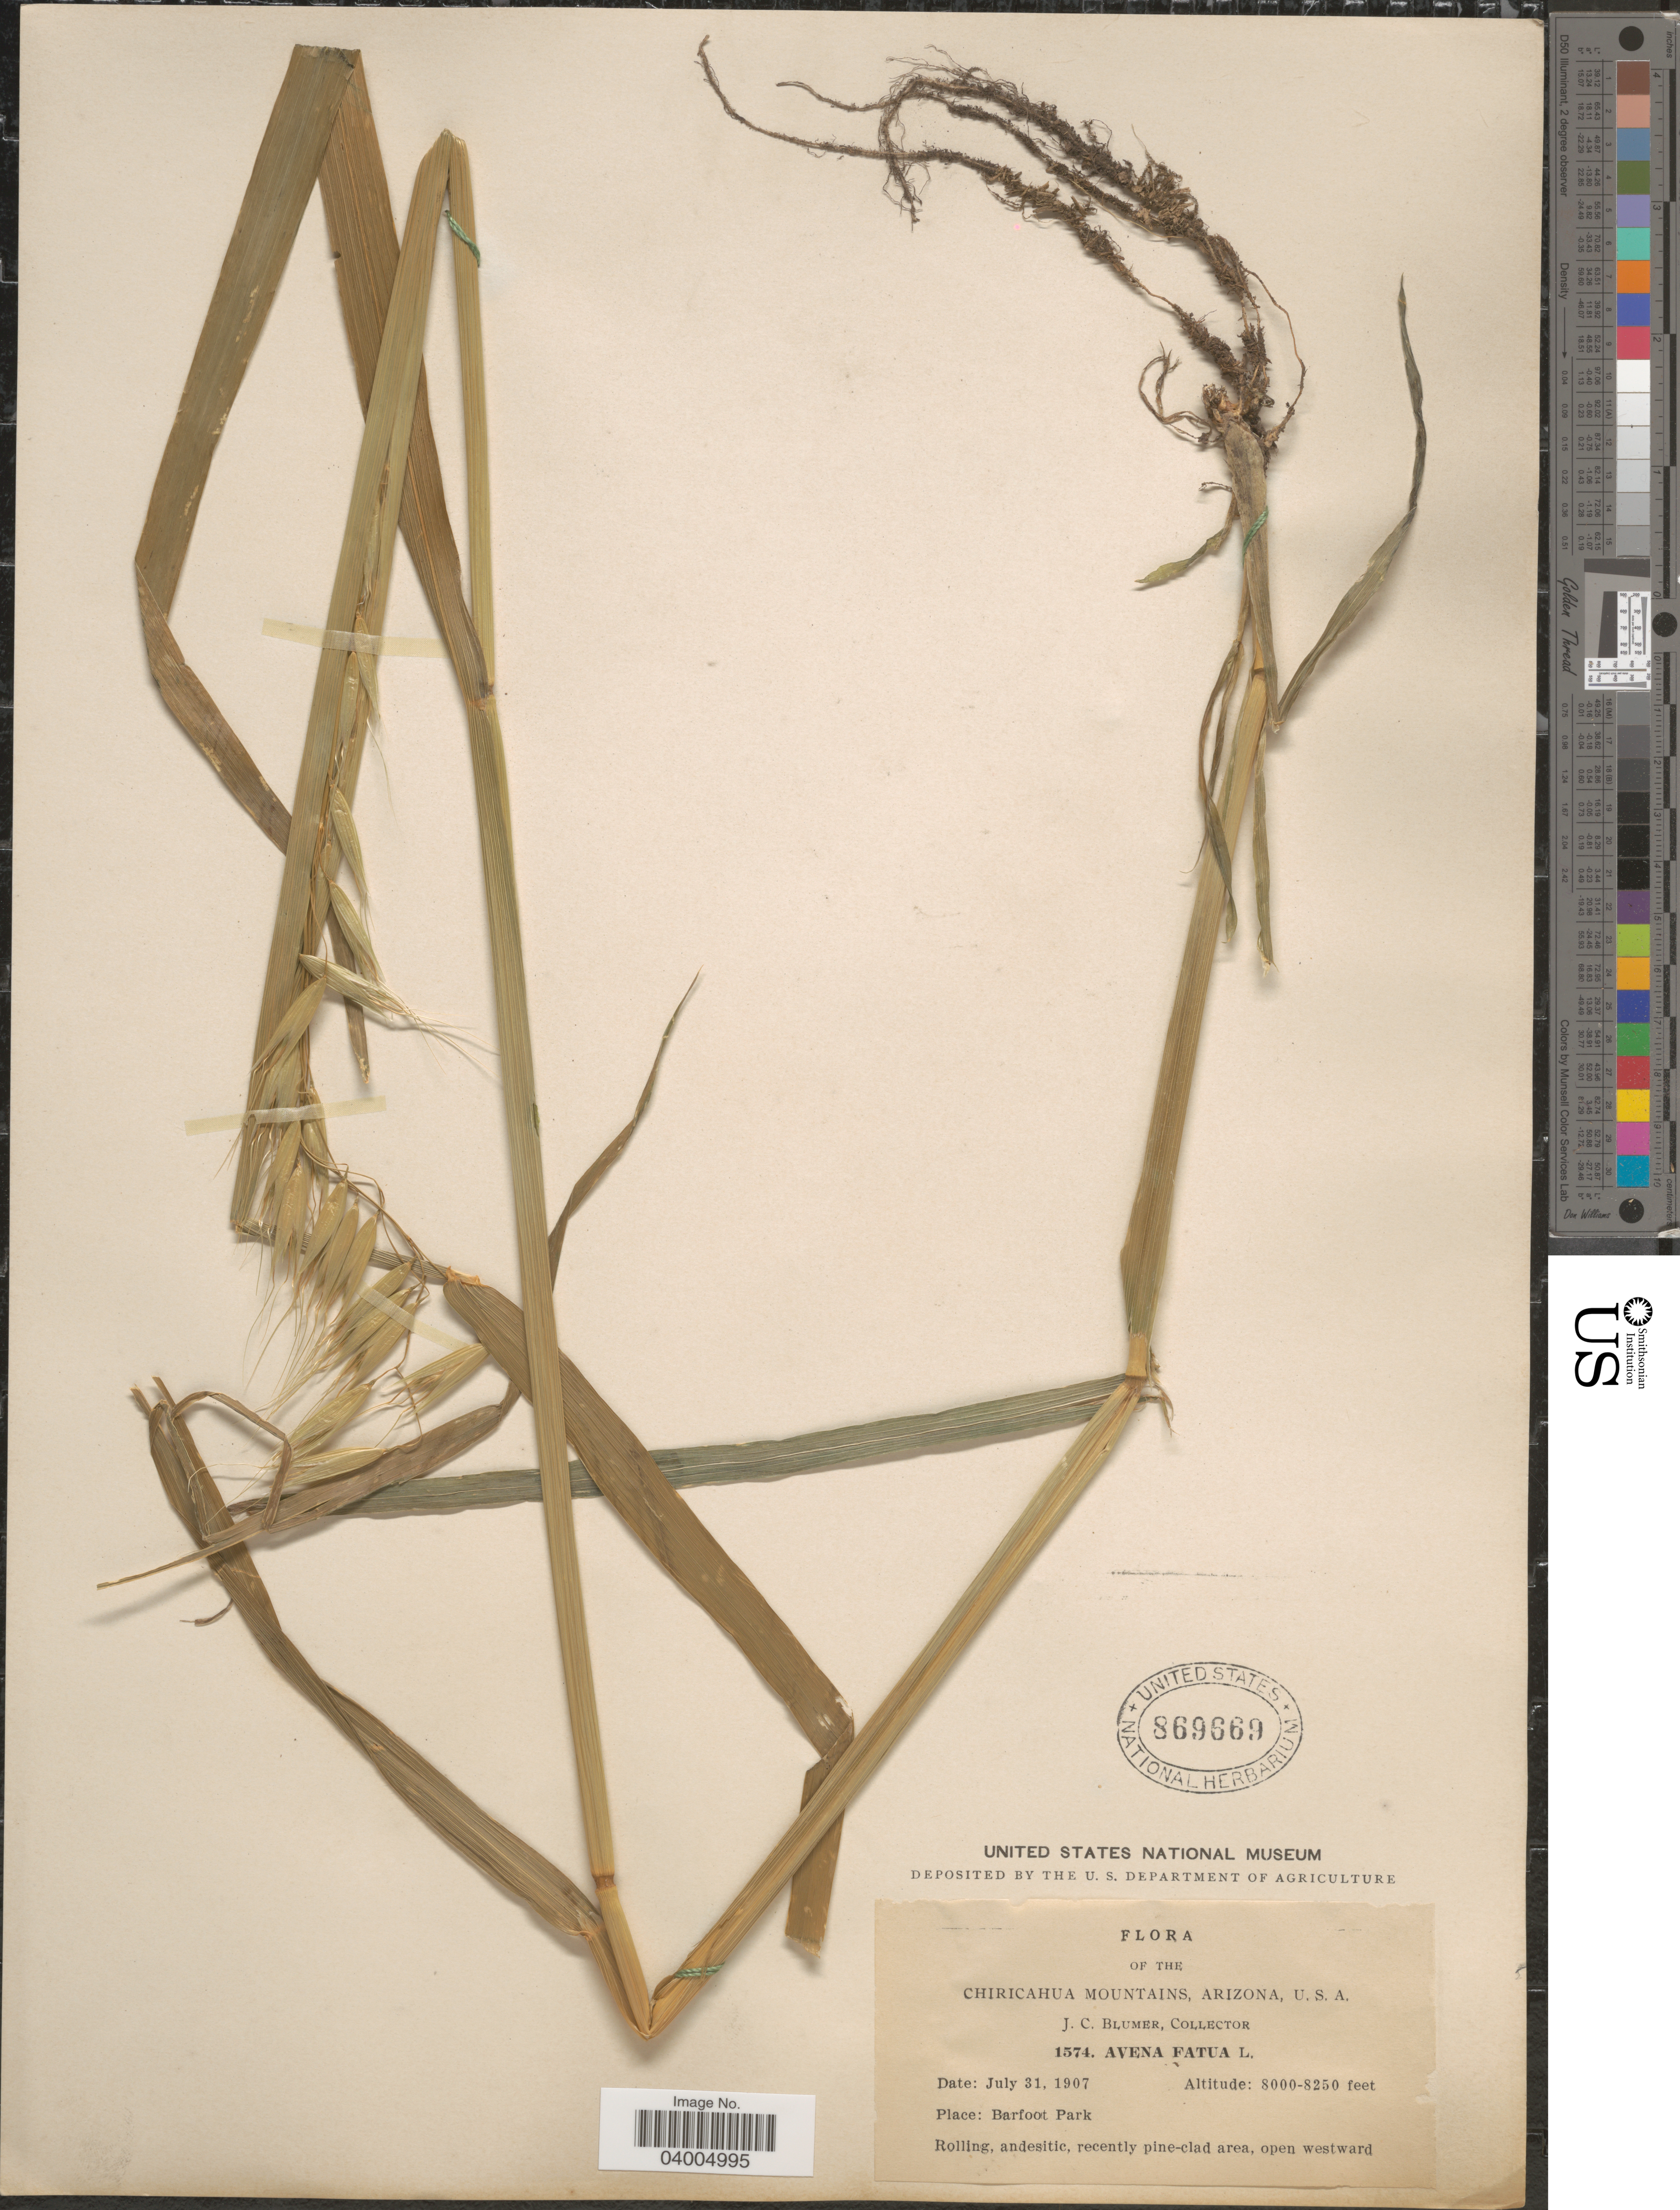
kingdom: Plantae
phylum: Tracheophyta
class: Liliopsida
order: Poales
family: Poaceae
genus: Avena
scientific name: Avena sativa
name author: L.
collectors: J. C. Blumer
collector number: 1574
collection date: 1907-07-31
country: United States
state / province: Arizona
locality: Chiricahua Mountains. Barfoot Park.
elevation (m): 2438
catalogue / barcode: US 869669